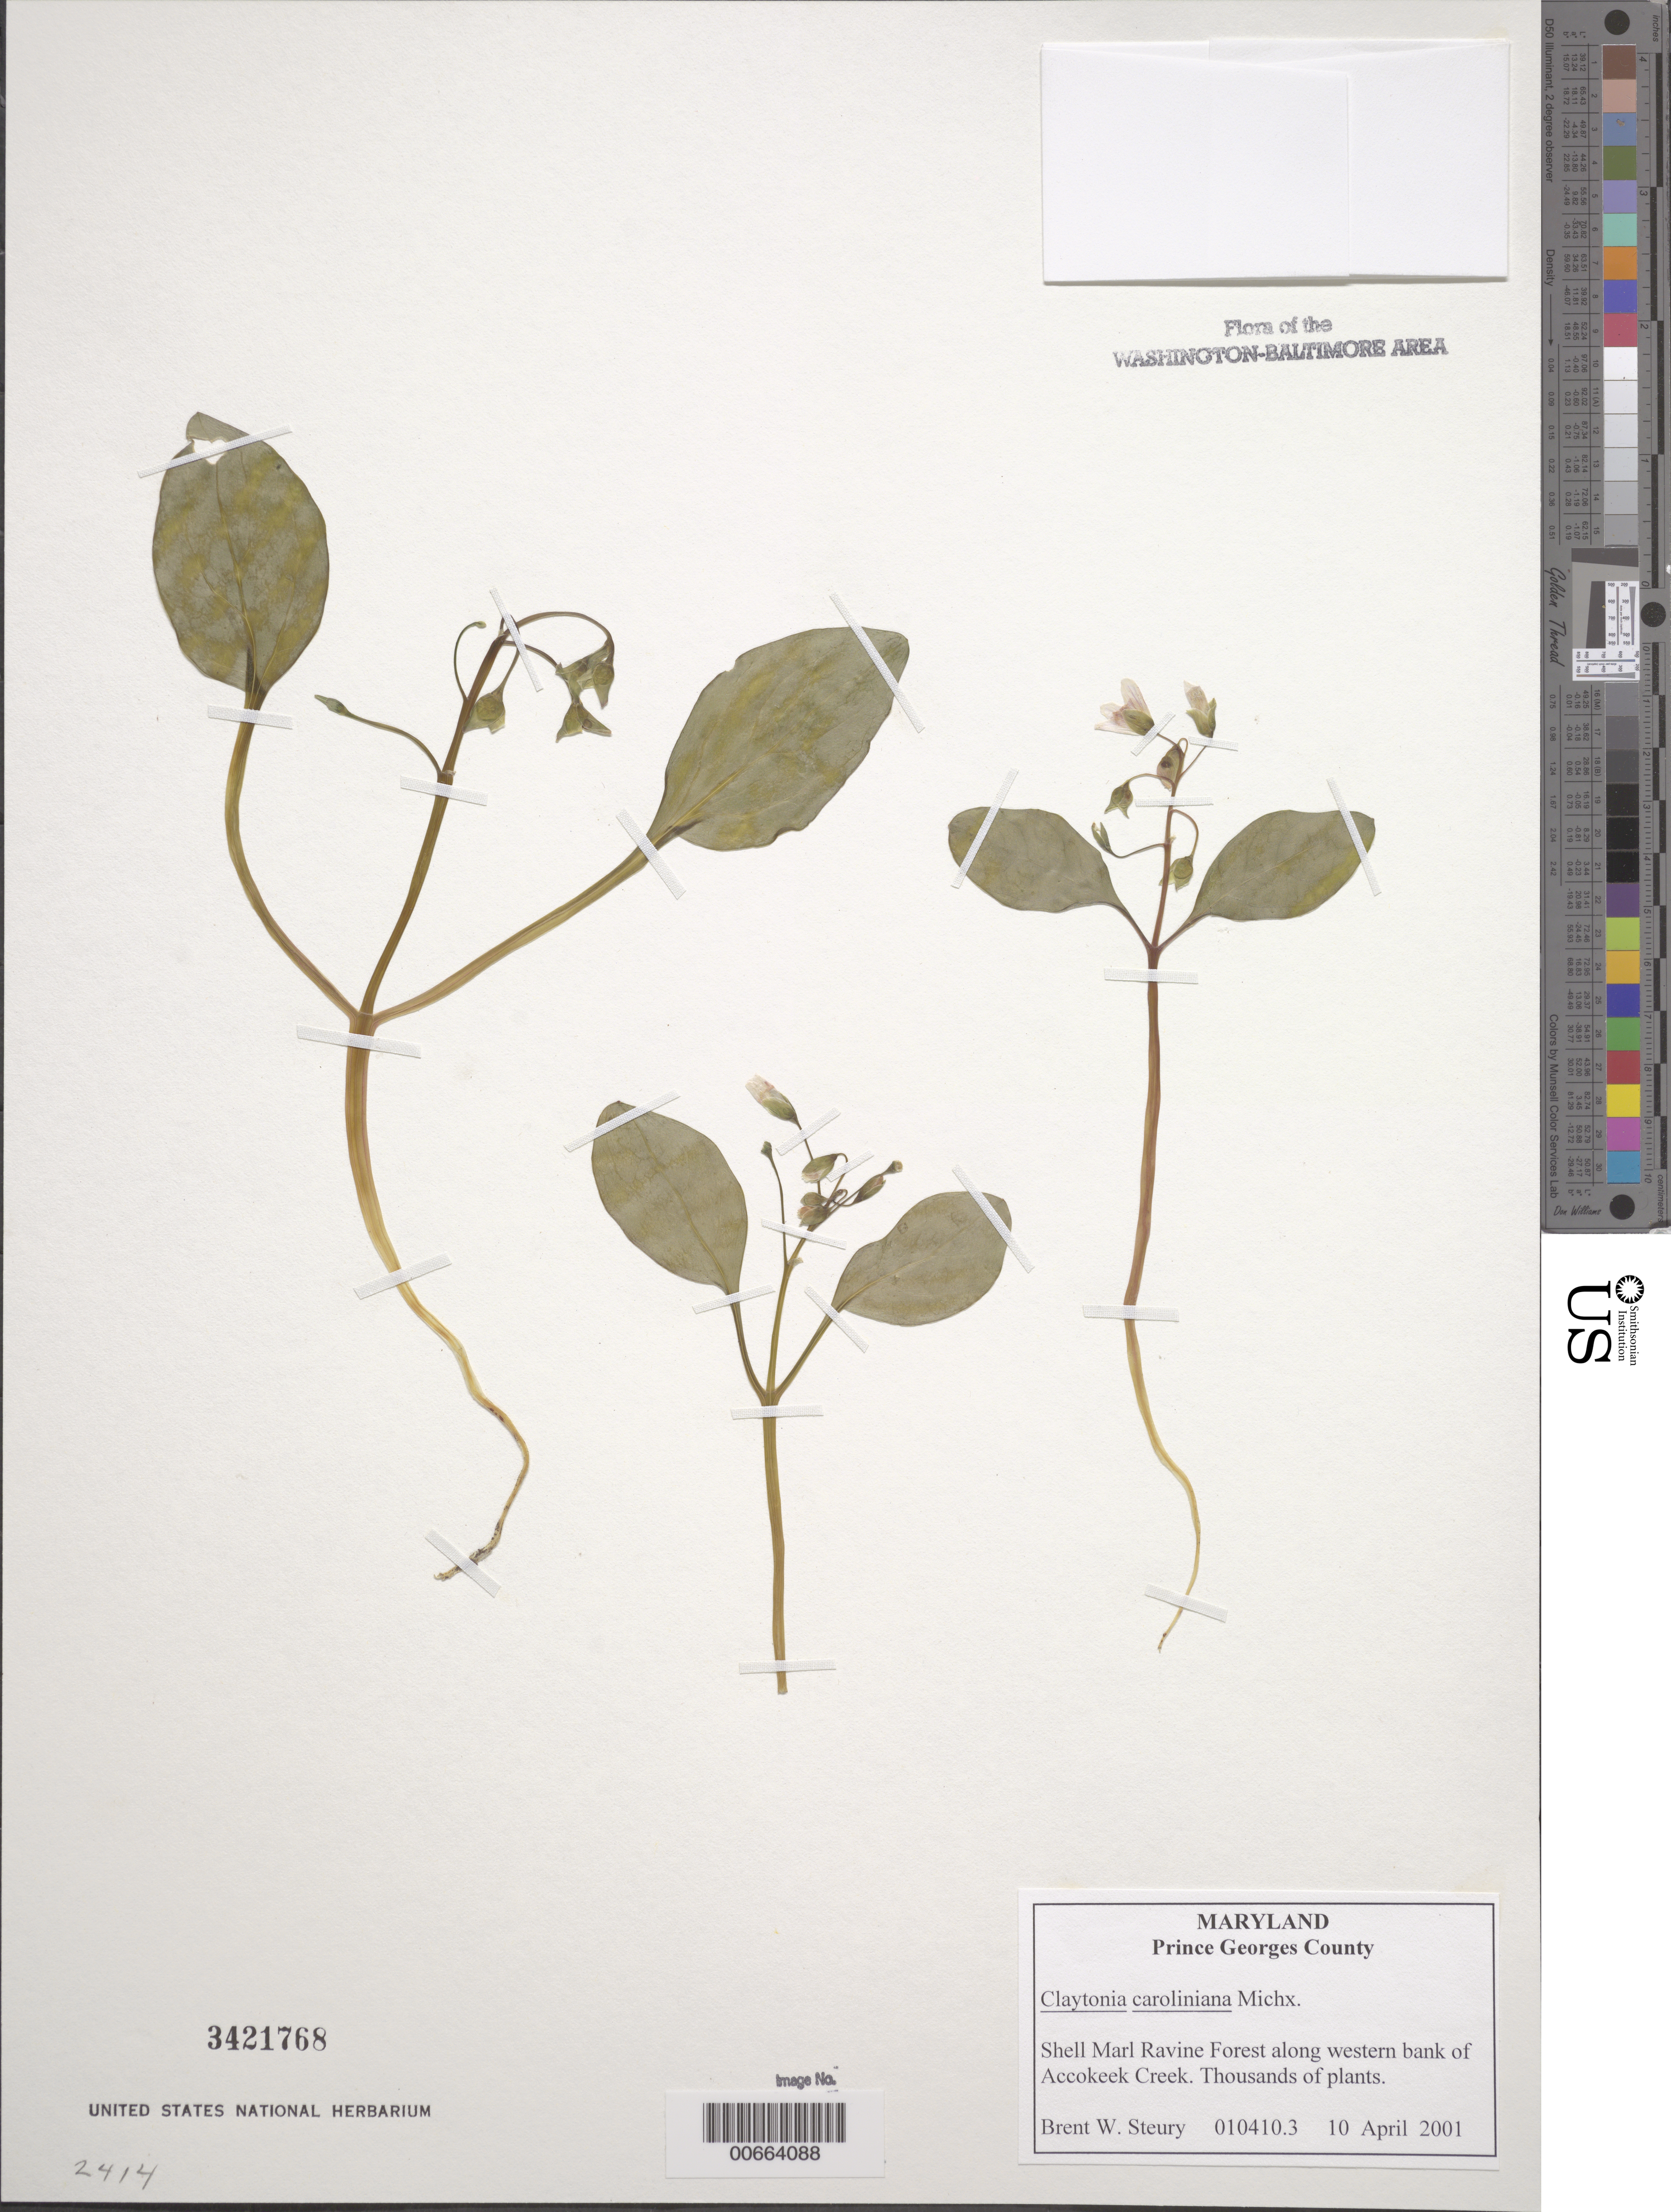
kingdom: Plantae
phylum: Tracheophyta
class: Magnoliopsida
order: Caryophyllales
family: Montiaceae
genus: Claytonia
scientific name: Claytonia caroliniana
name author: Michx.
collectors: B. Steury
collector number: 010410.3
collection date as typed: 10 Apr 2001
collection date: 2001-04-10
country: United States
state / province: Maryland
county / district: Prince George's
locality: Shell Marl Ravine Forest along western bank of Accokeek Creek.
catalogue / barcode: US 3421768